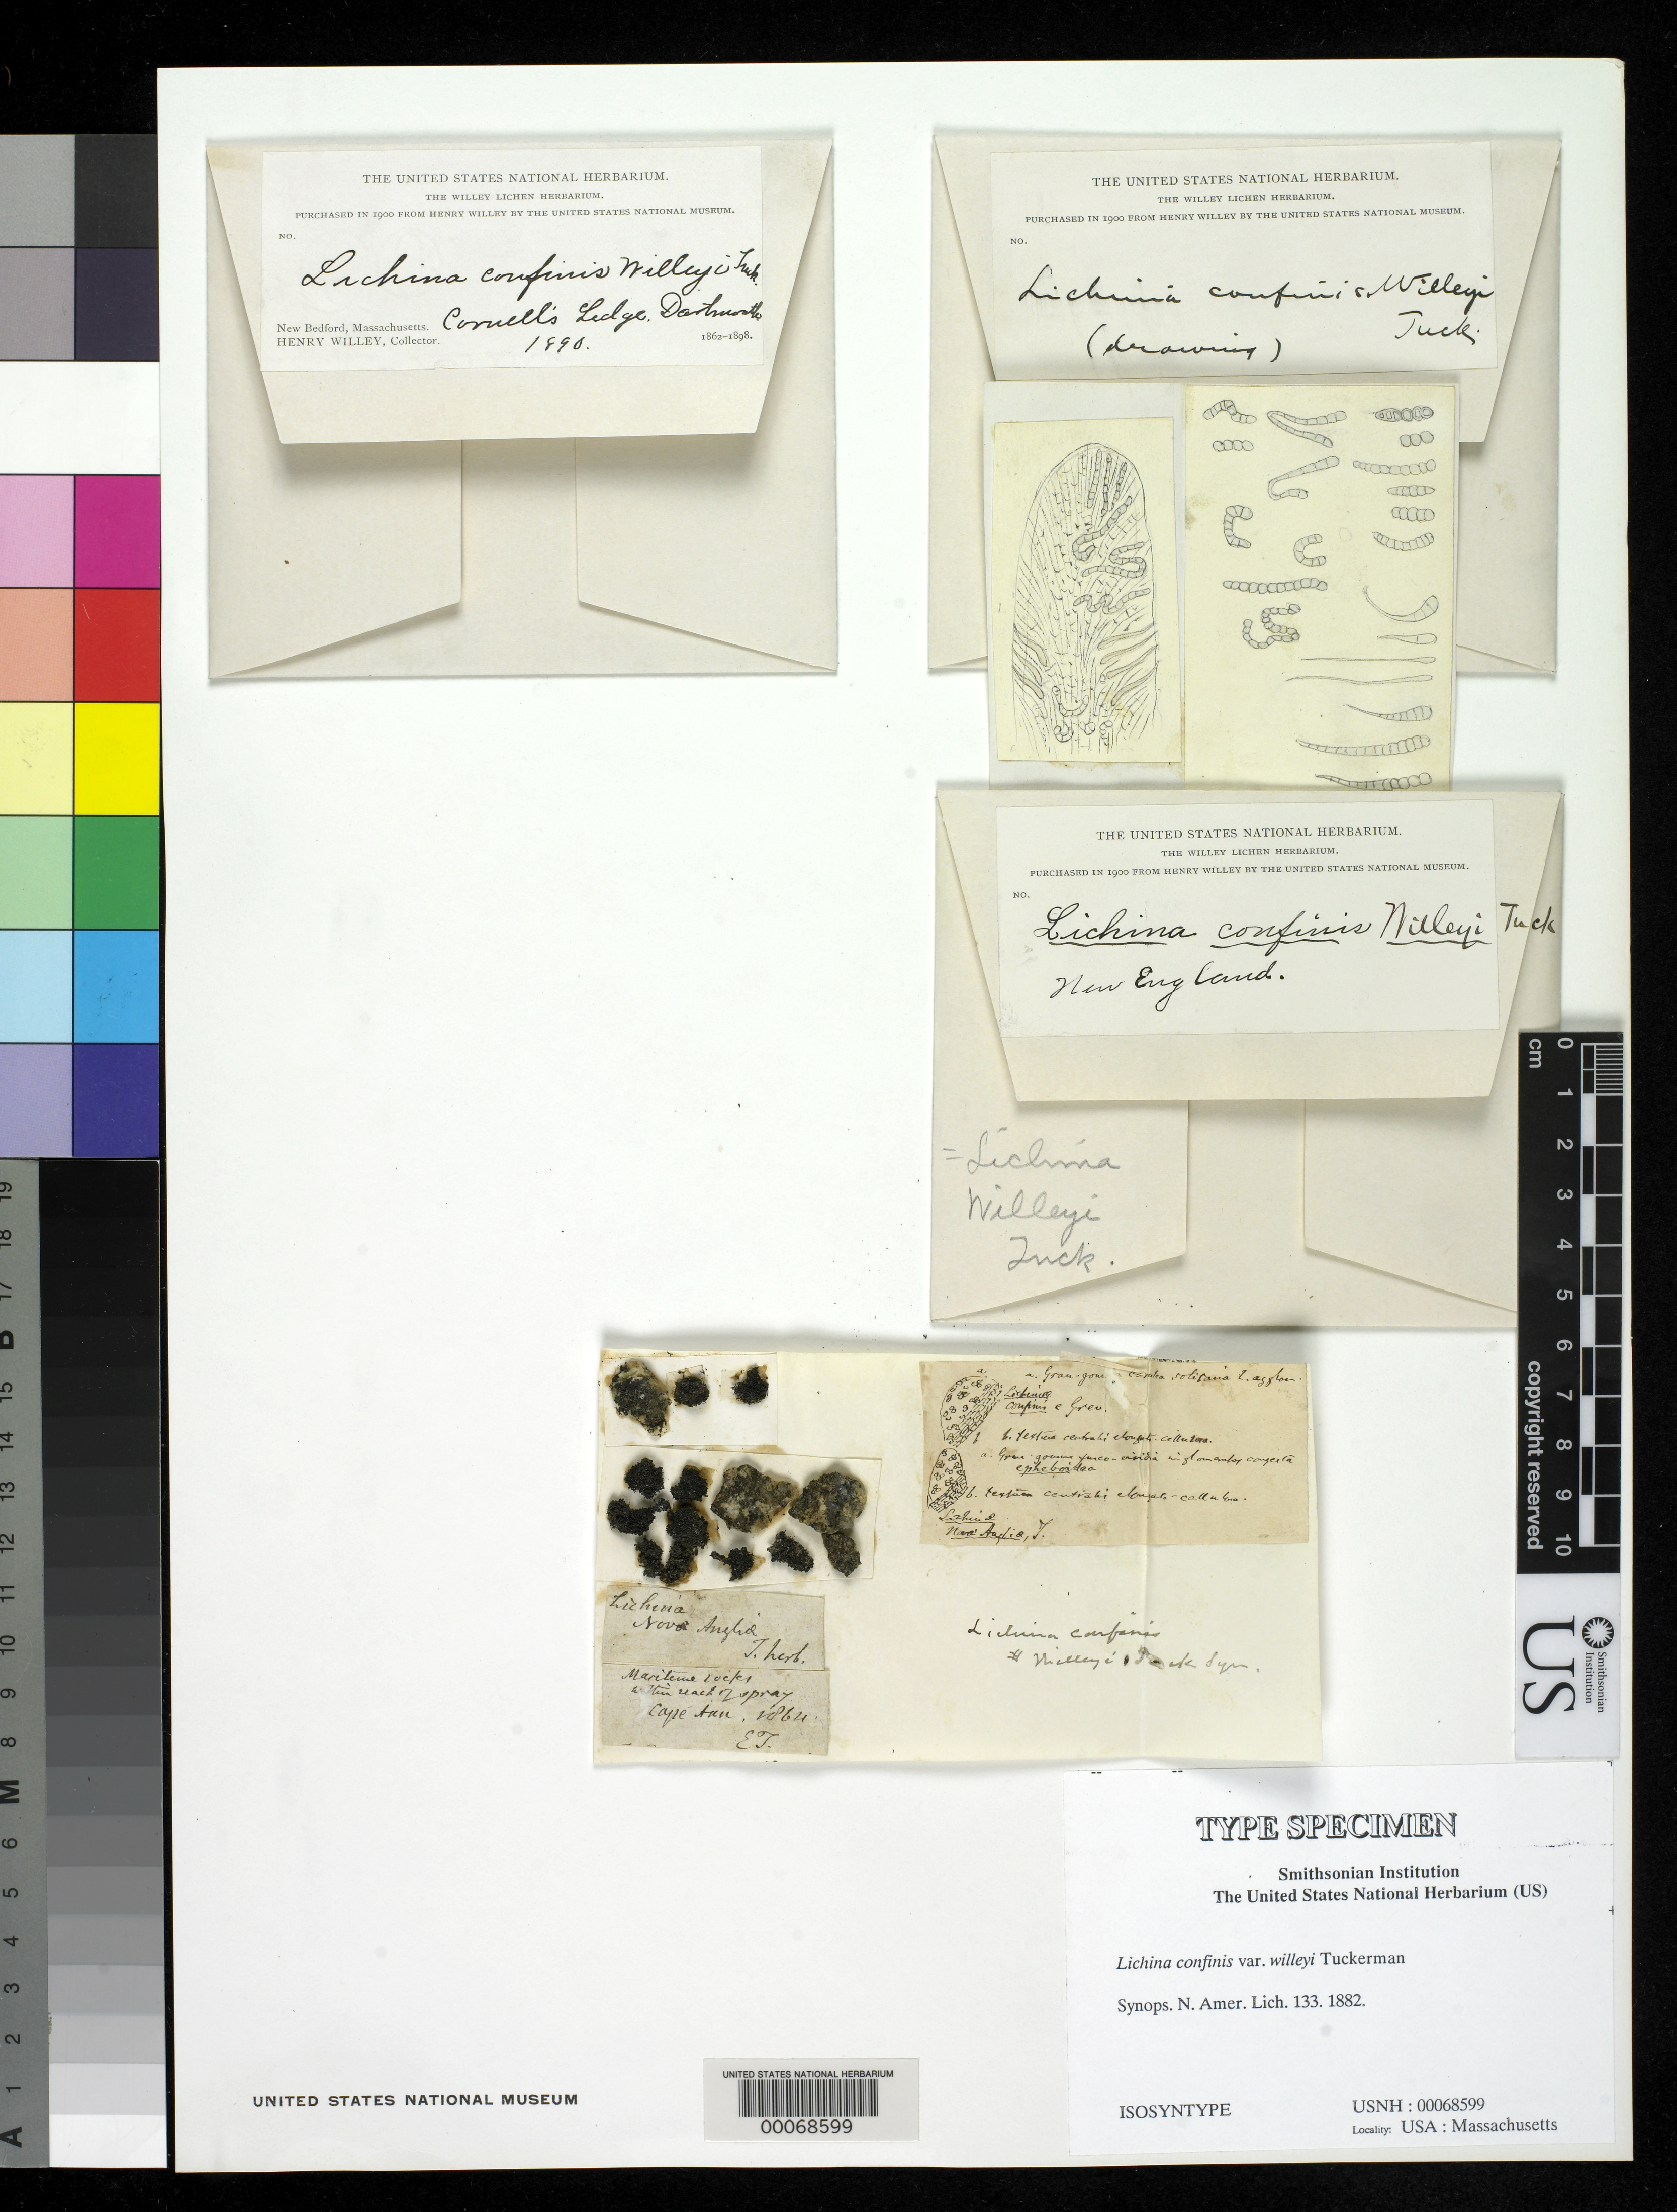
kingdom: Fungi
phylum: Ascomycota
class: Lichinomycetes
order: Lichinales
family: Lichinaceae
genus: Lichina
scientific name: Lichina confinis var. willeyi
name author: Tuck.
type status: Isosyntype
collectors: H. Willey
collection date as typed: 1890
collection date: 1890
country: United States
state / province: Massachusetts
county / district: Bristol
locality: New Bedford.